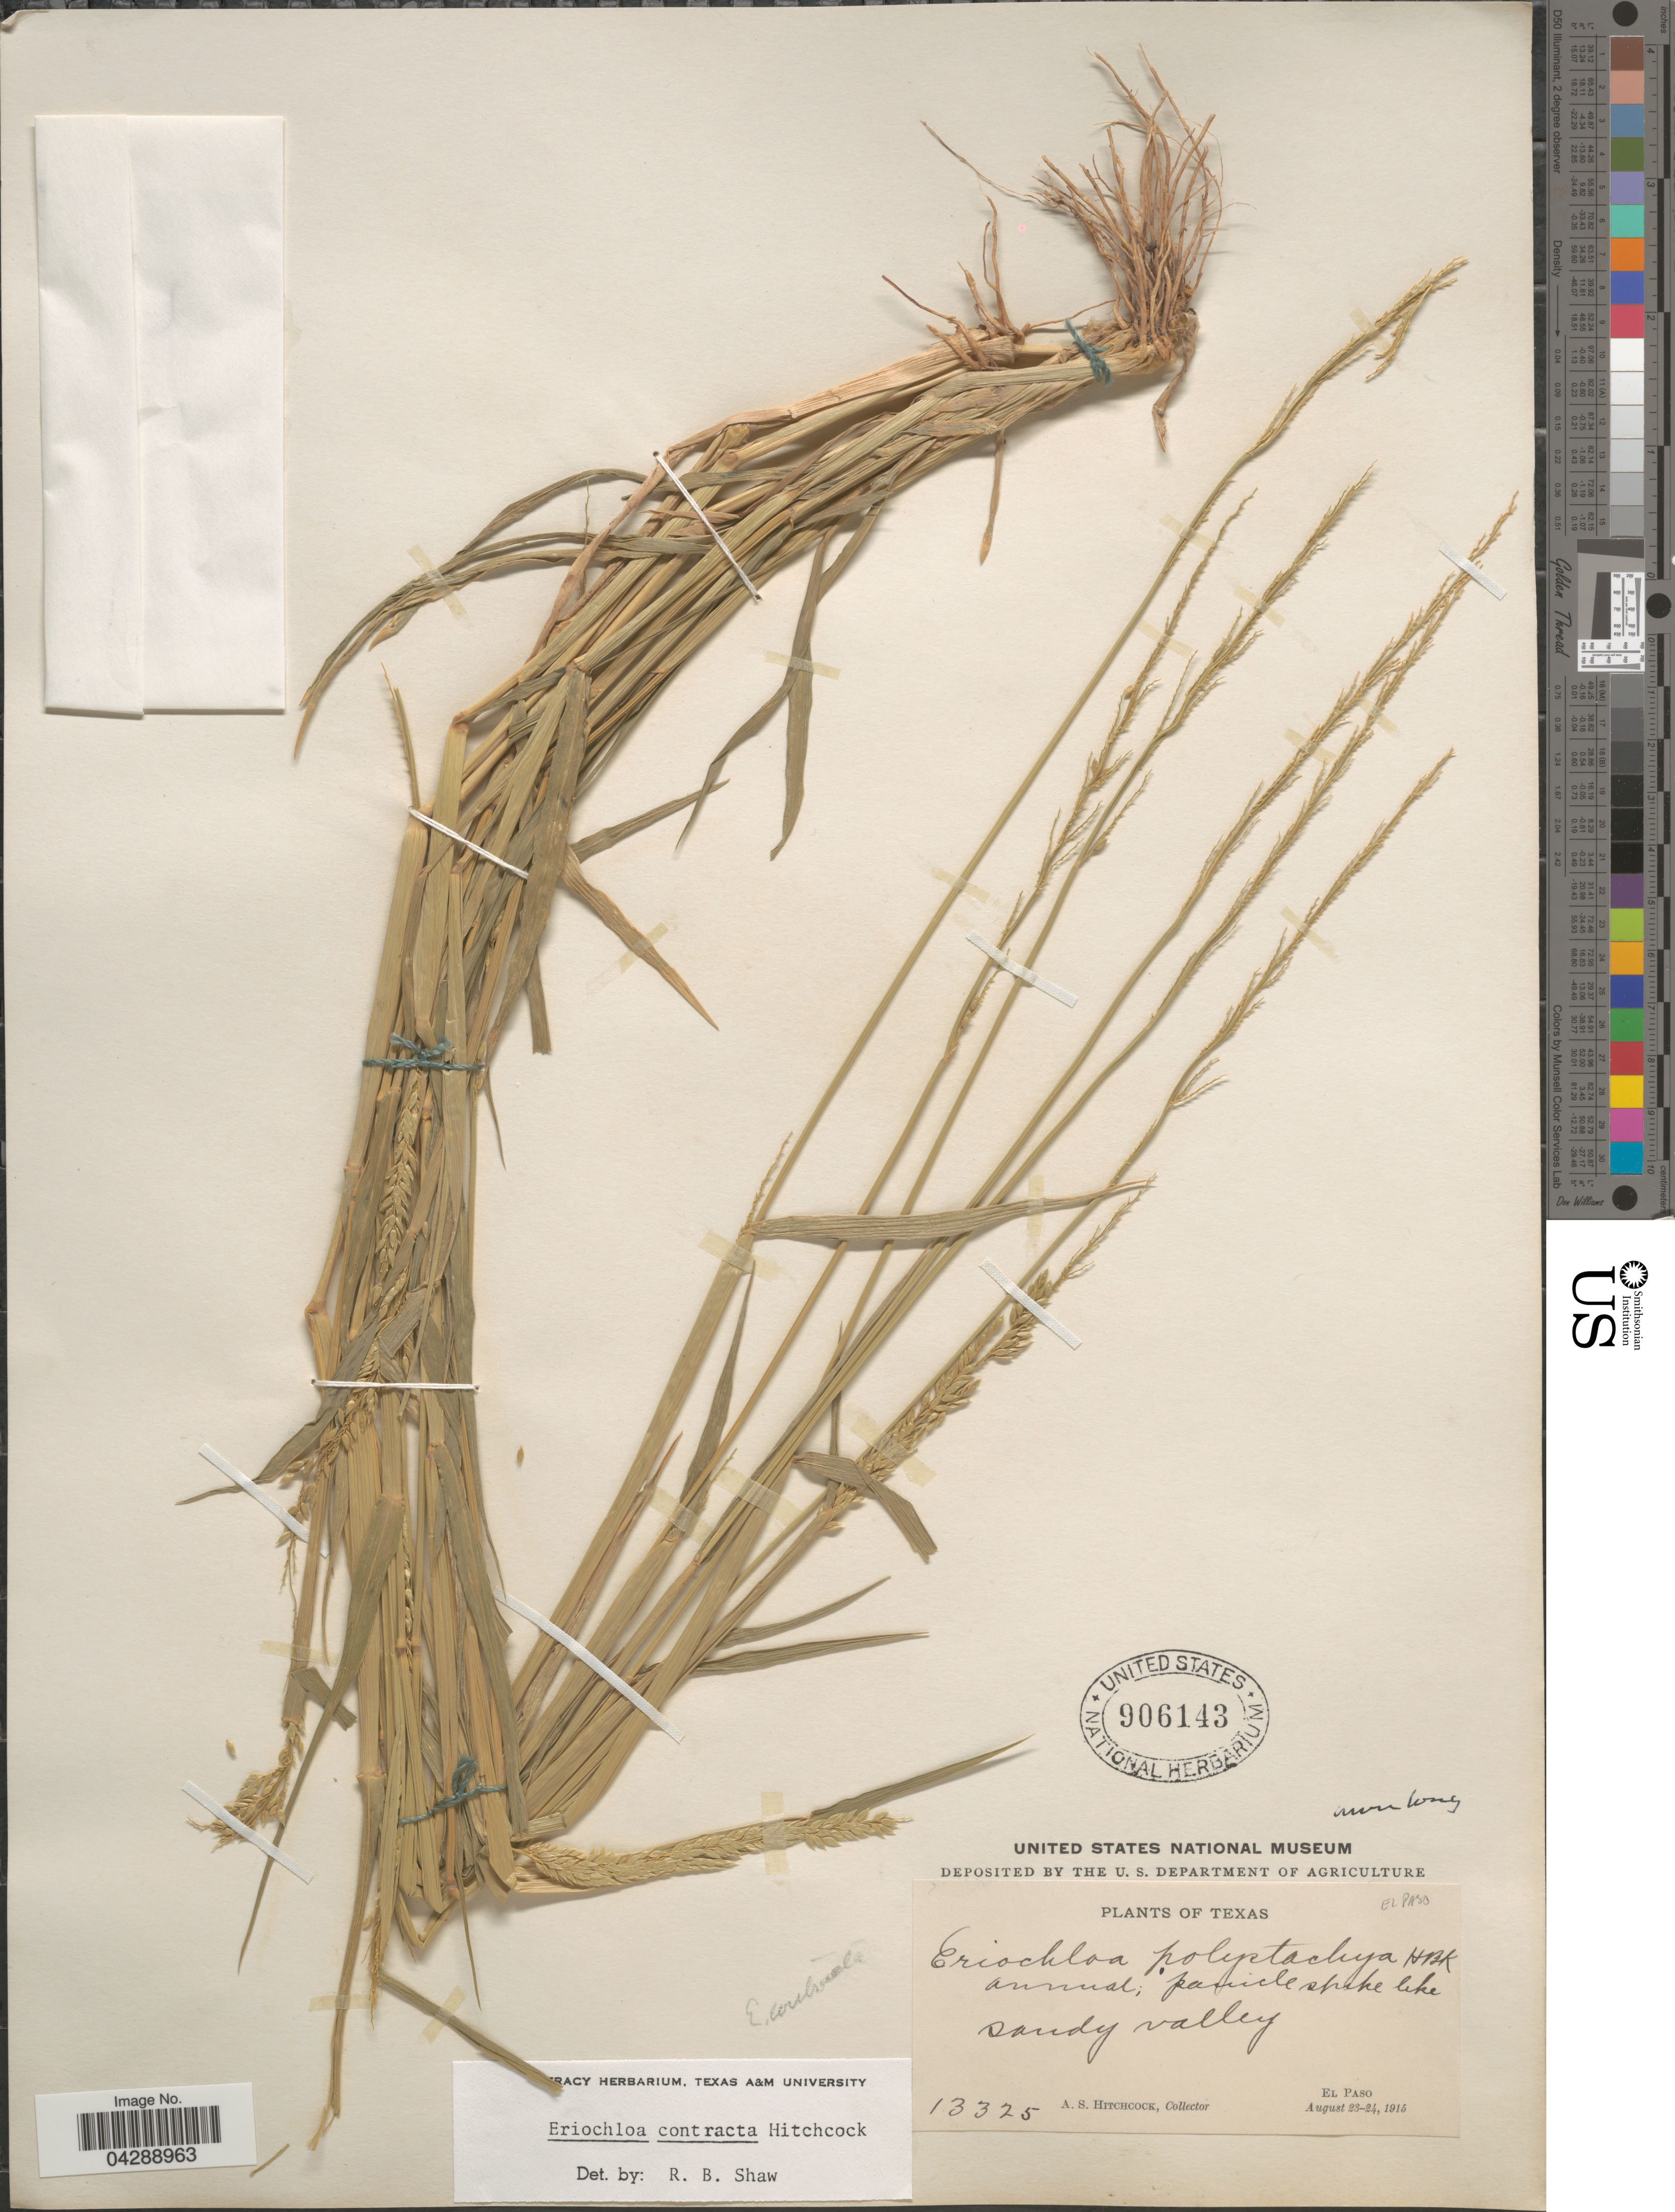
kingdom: Plantae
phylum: Tracheophyta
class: Liliopsida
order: Poales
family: Poaceae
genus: Eriochloa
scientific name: Eriochloa contracta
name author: Hitchc.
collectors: A. S. Hitchcock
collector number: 13325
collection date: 1915-08-23/1915-08-24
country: United States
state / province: Texas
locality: El Paso.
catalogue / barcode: US 906143